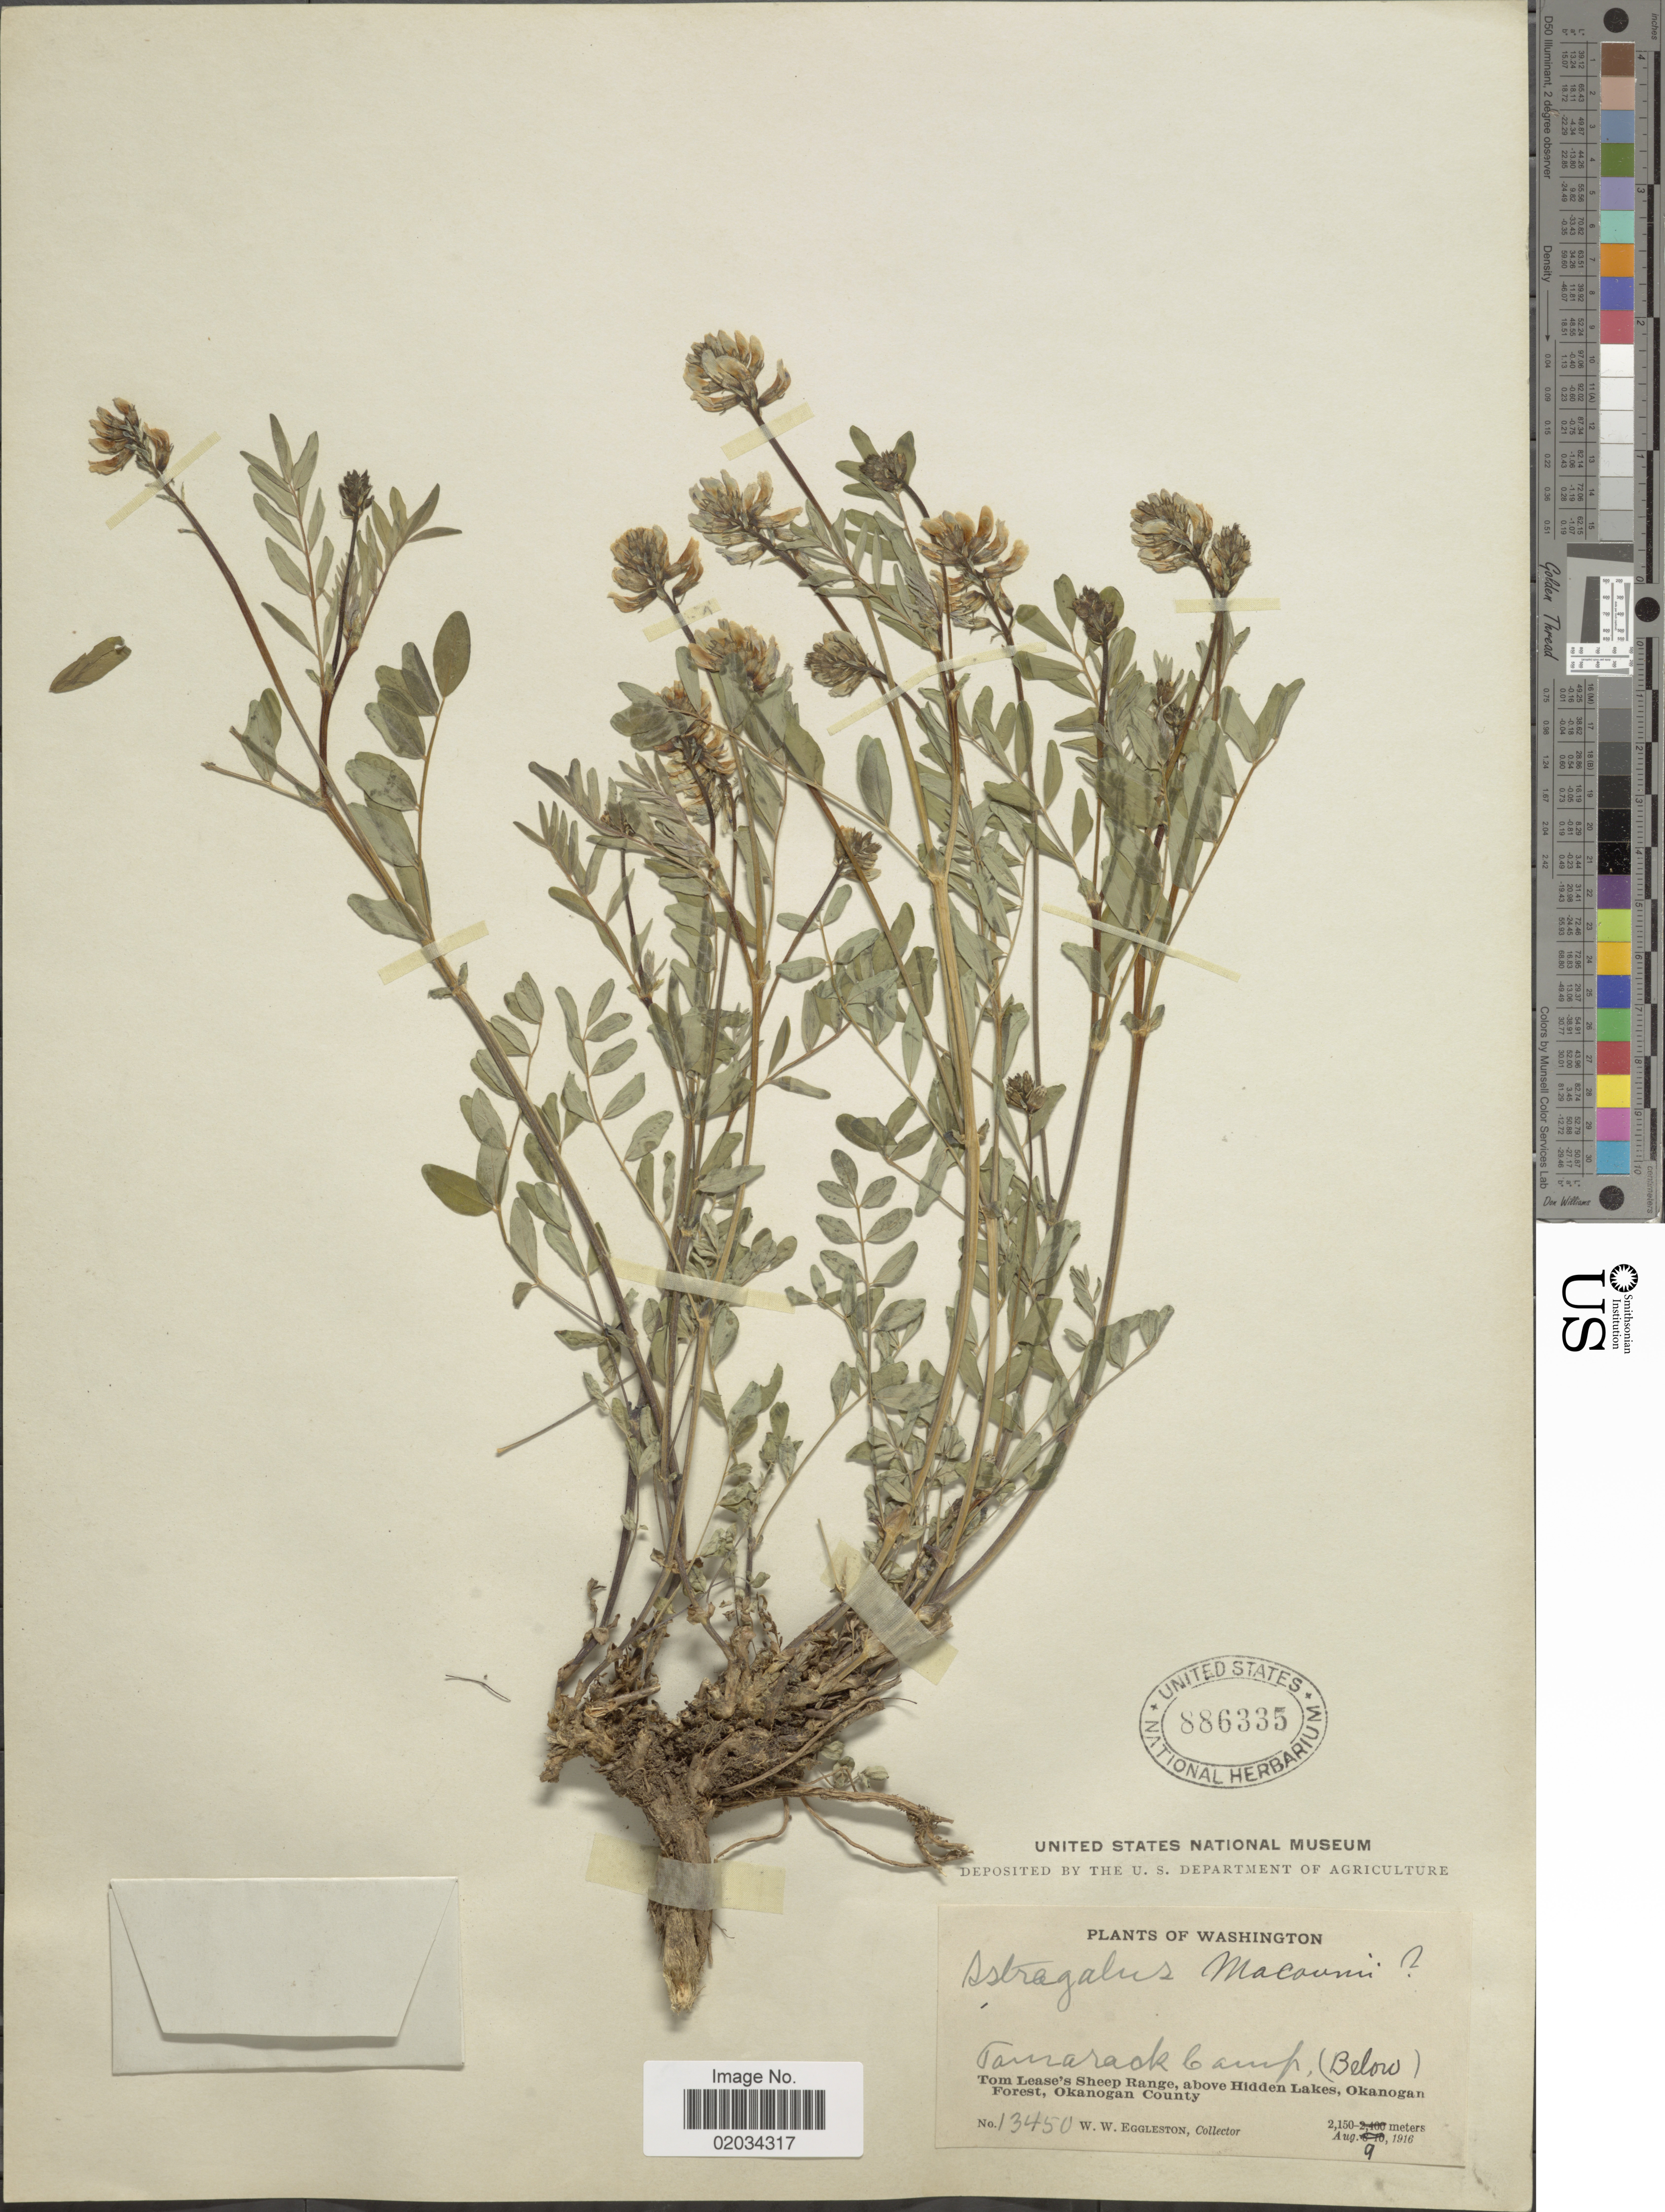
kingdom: Plantae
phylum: Tracheophyta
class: Magnoliopsida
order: Fabales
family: Fabaceae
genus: Astragalus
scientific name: Astragalus robbinsii var. minor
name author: (Hook.) Barneby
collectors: W. W. Eggleston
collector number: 13450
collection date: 1916-08-09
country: United States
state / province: Washington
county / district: Okanogan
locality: Tamarack Camp (below), Tom Lease's Sheep Range, above Hidden Lakes, Okanogan Forest, Okanogan County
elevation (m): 2150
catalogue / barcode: US 886335